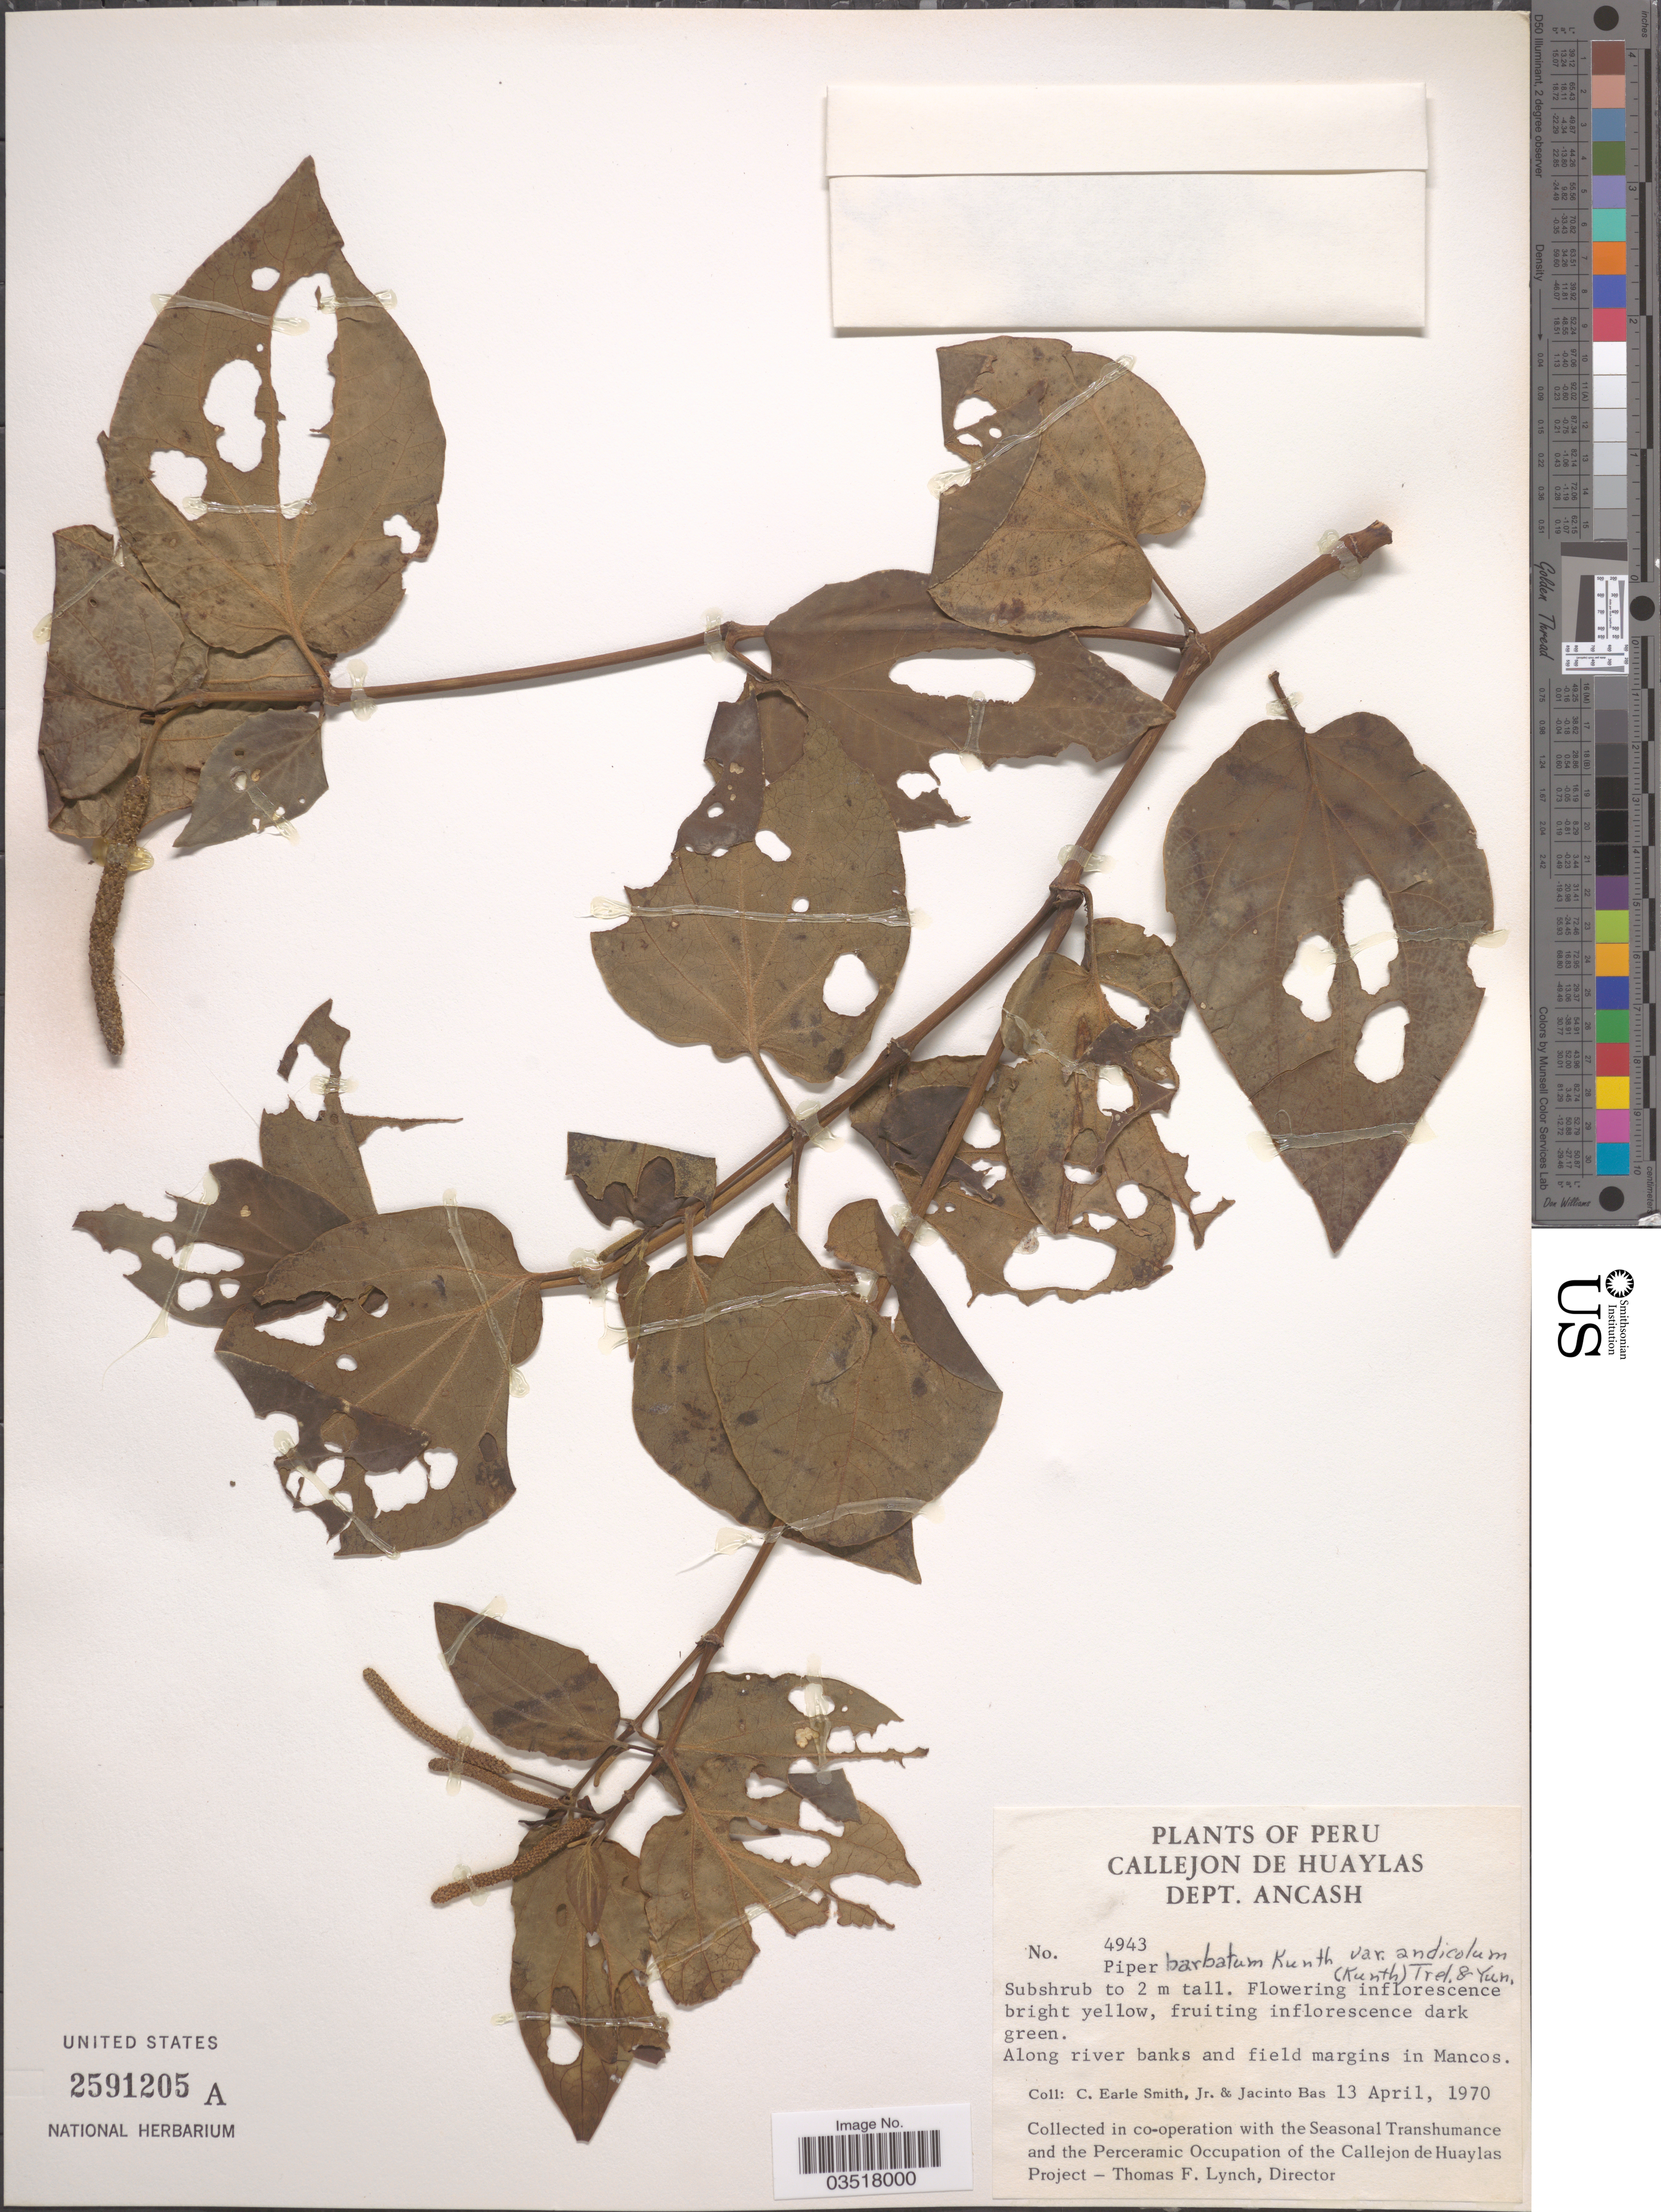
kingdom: Plantae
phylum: Tracheophyta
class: Magnoliopsida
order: Piperales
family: Piperaceae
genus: Piper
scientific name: Piper barbatum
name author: C. DC.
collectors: C. E. Smith Jr. & J. Bas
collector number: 4943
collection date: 1970-04-13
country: Peru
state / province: Ancash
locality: Callejon de Huaylas. Dept. Ancash. Along river banks and field margins in Mancos.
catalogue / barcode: US 2591205A